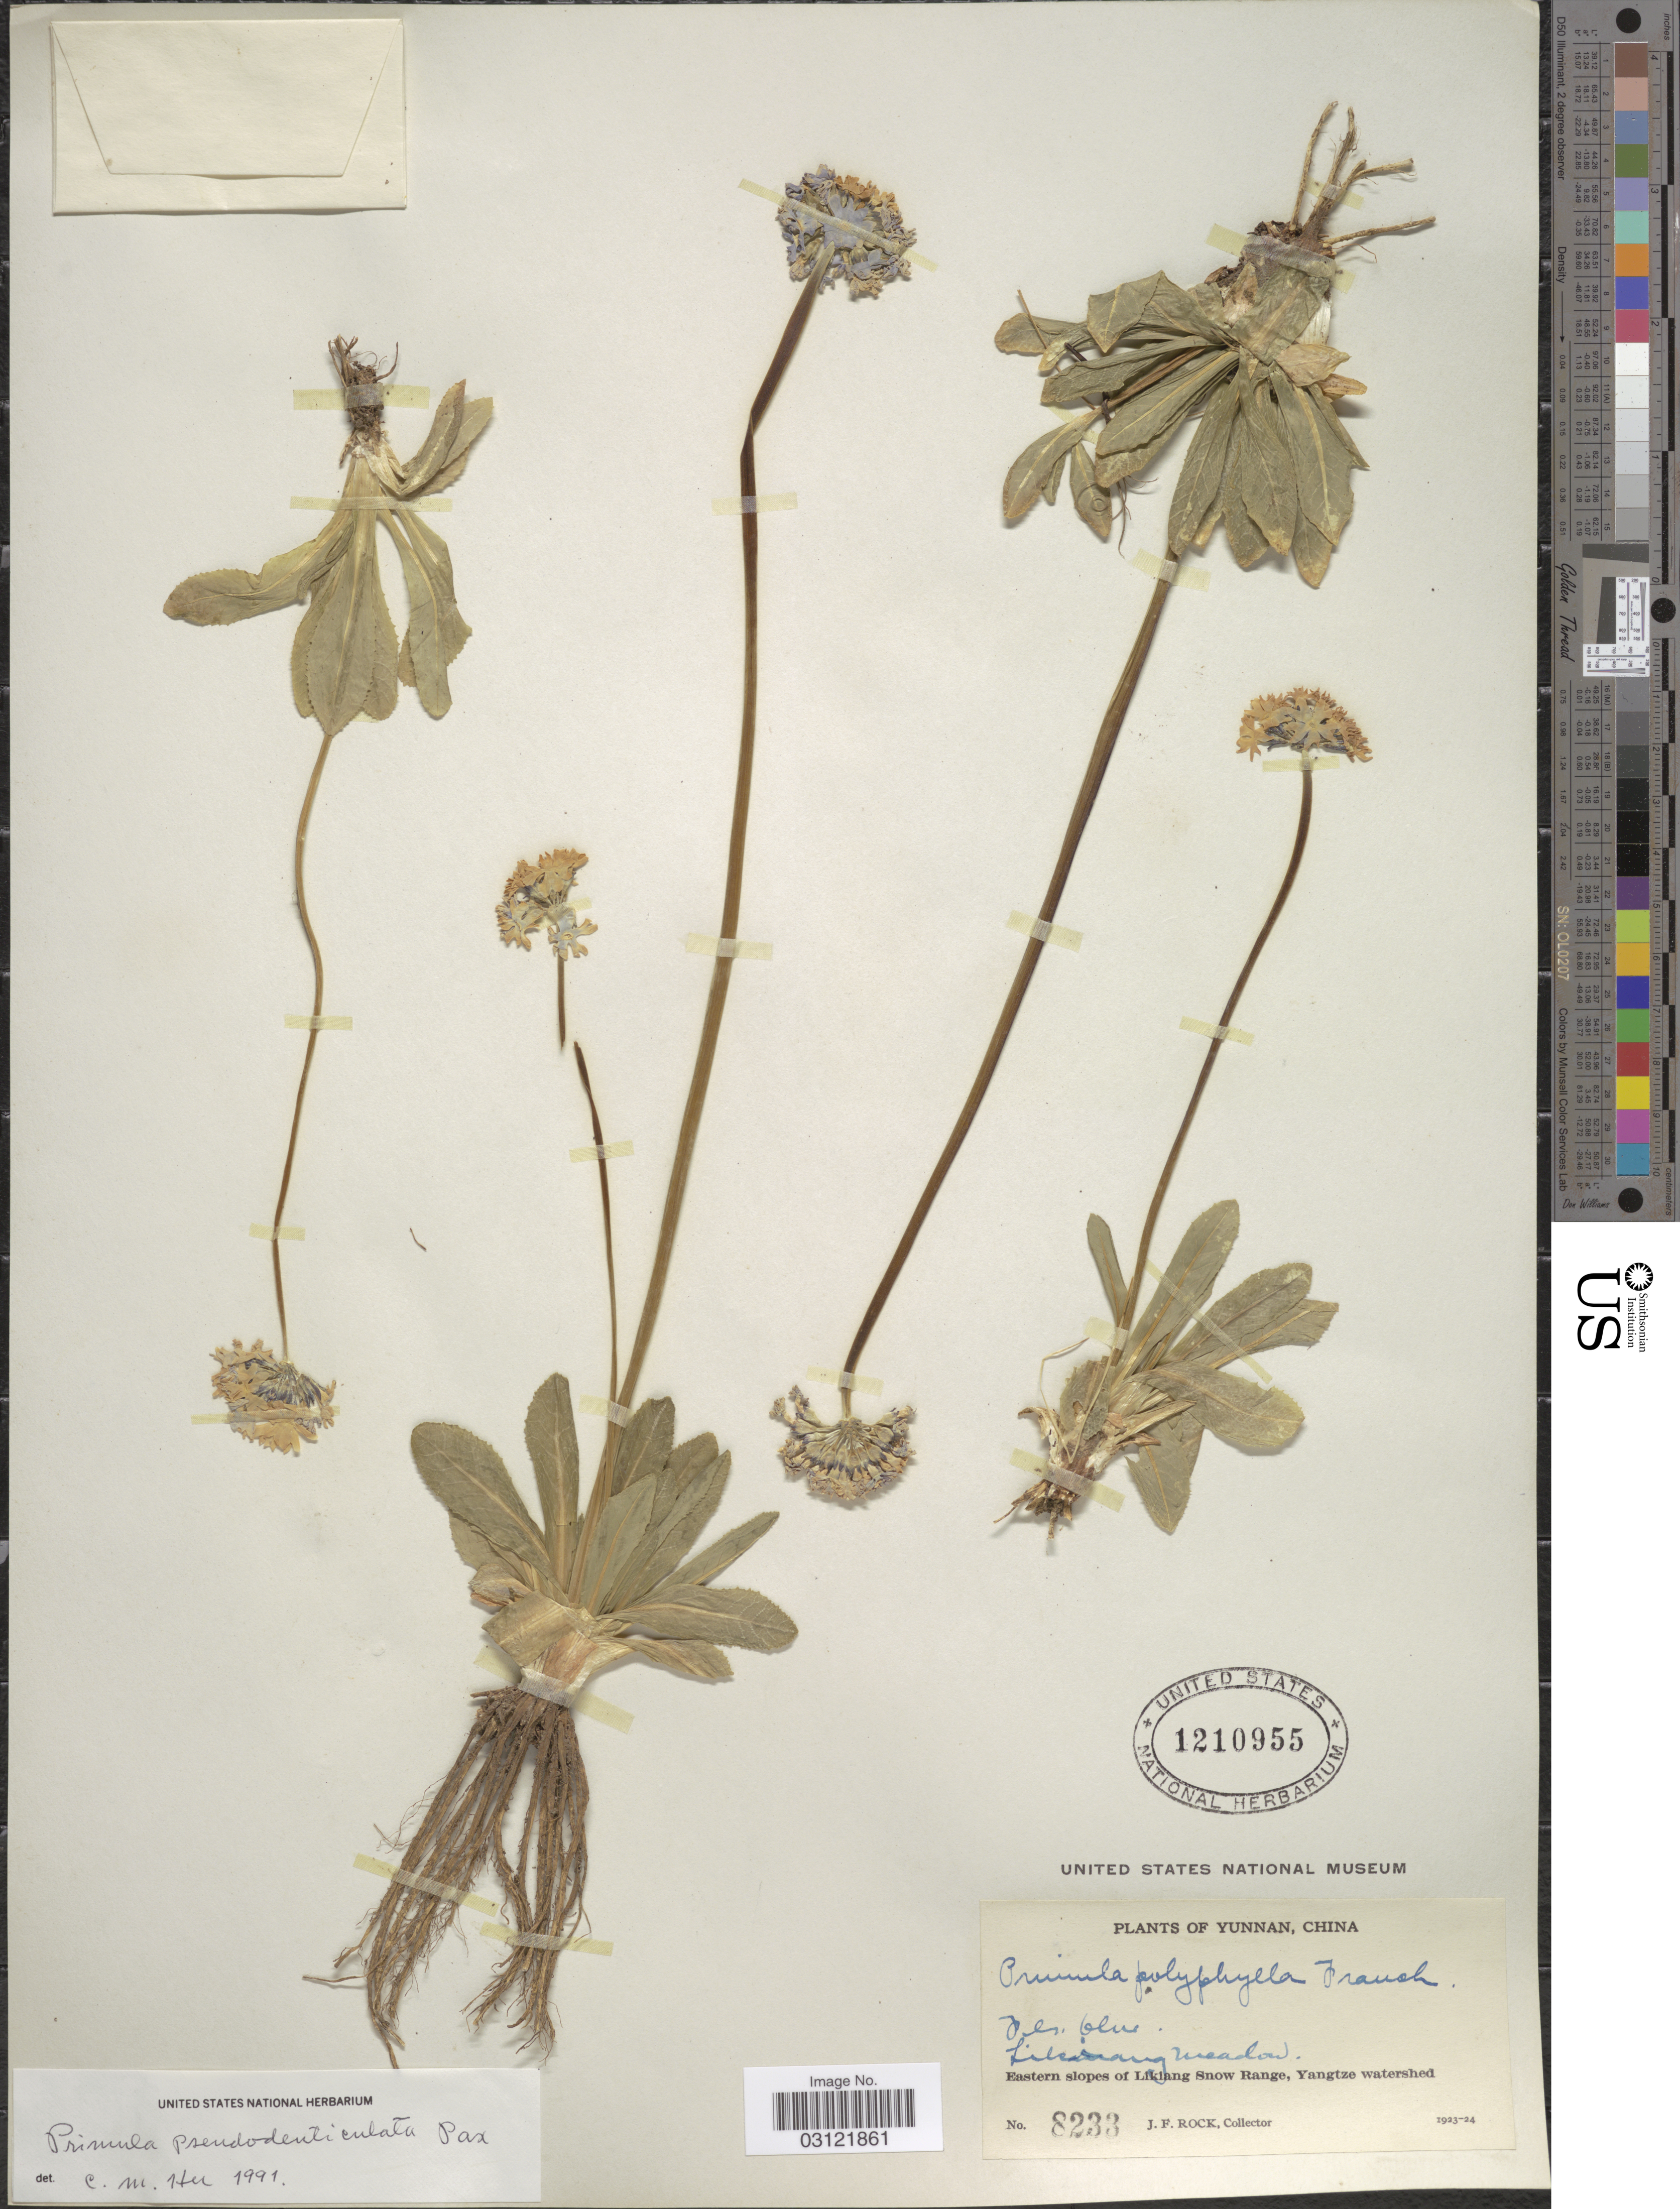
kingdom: Plantae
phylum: Tracheophyta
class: Magnoliopsida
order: Ericales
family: Primulaceae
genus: Primula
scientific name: Primula polyphylla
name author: (Franch.) Petitm.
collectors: J. Rock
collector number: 8233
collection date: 1923/1924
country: China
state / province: Yunnan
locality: Eastern slopes of Likiang Snow Range, Yangtze watershed.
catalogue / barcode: US 1210955